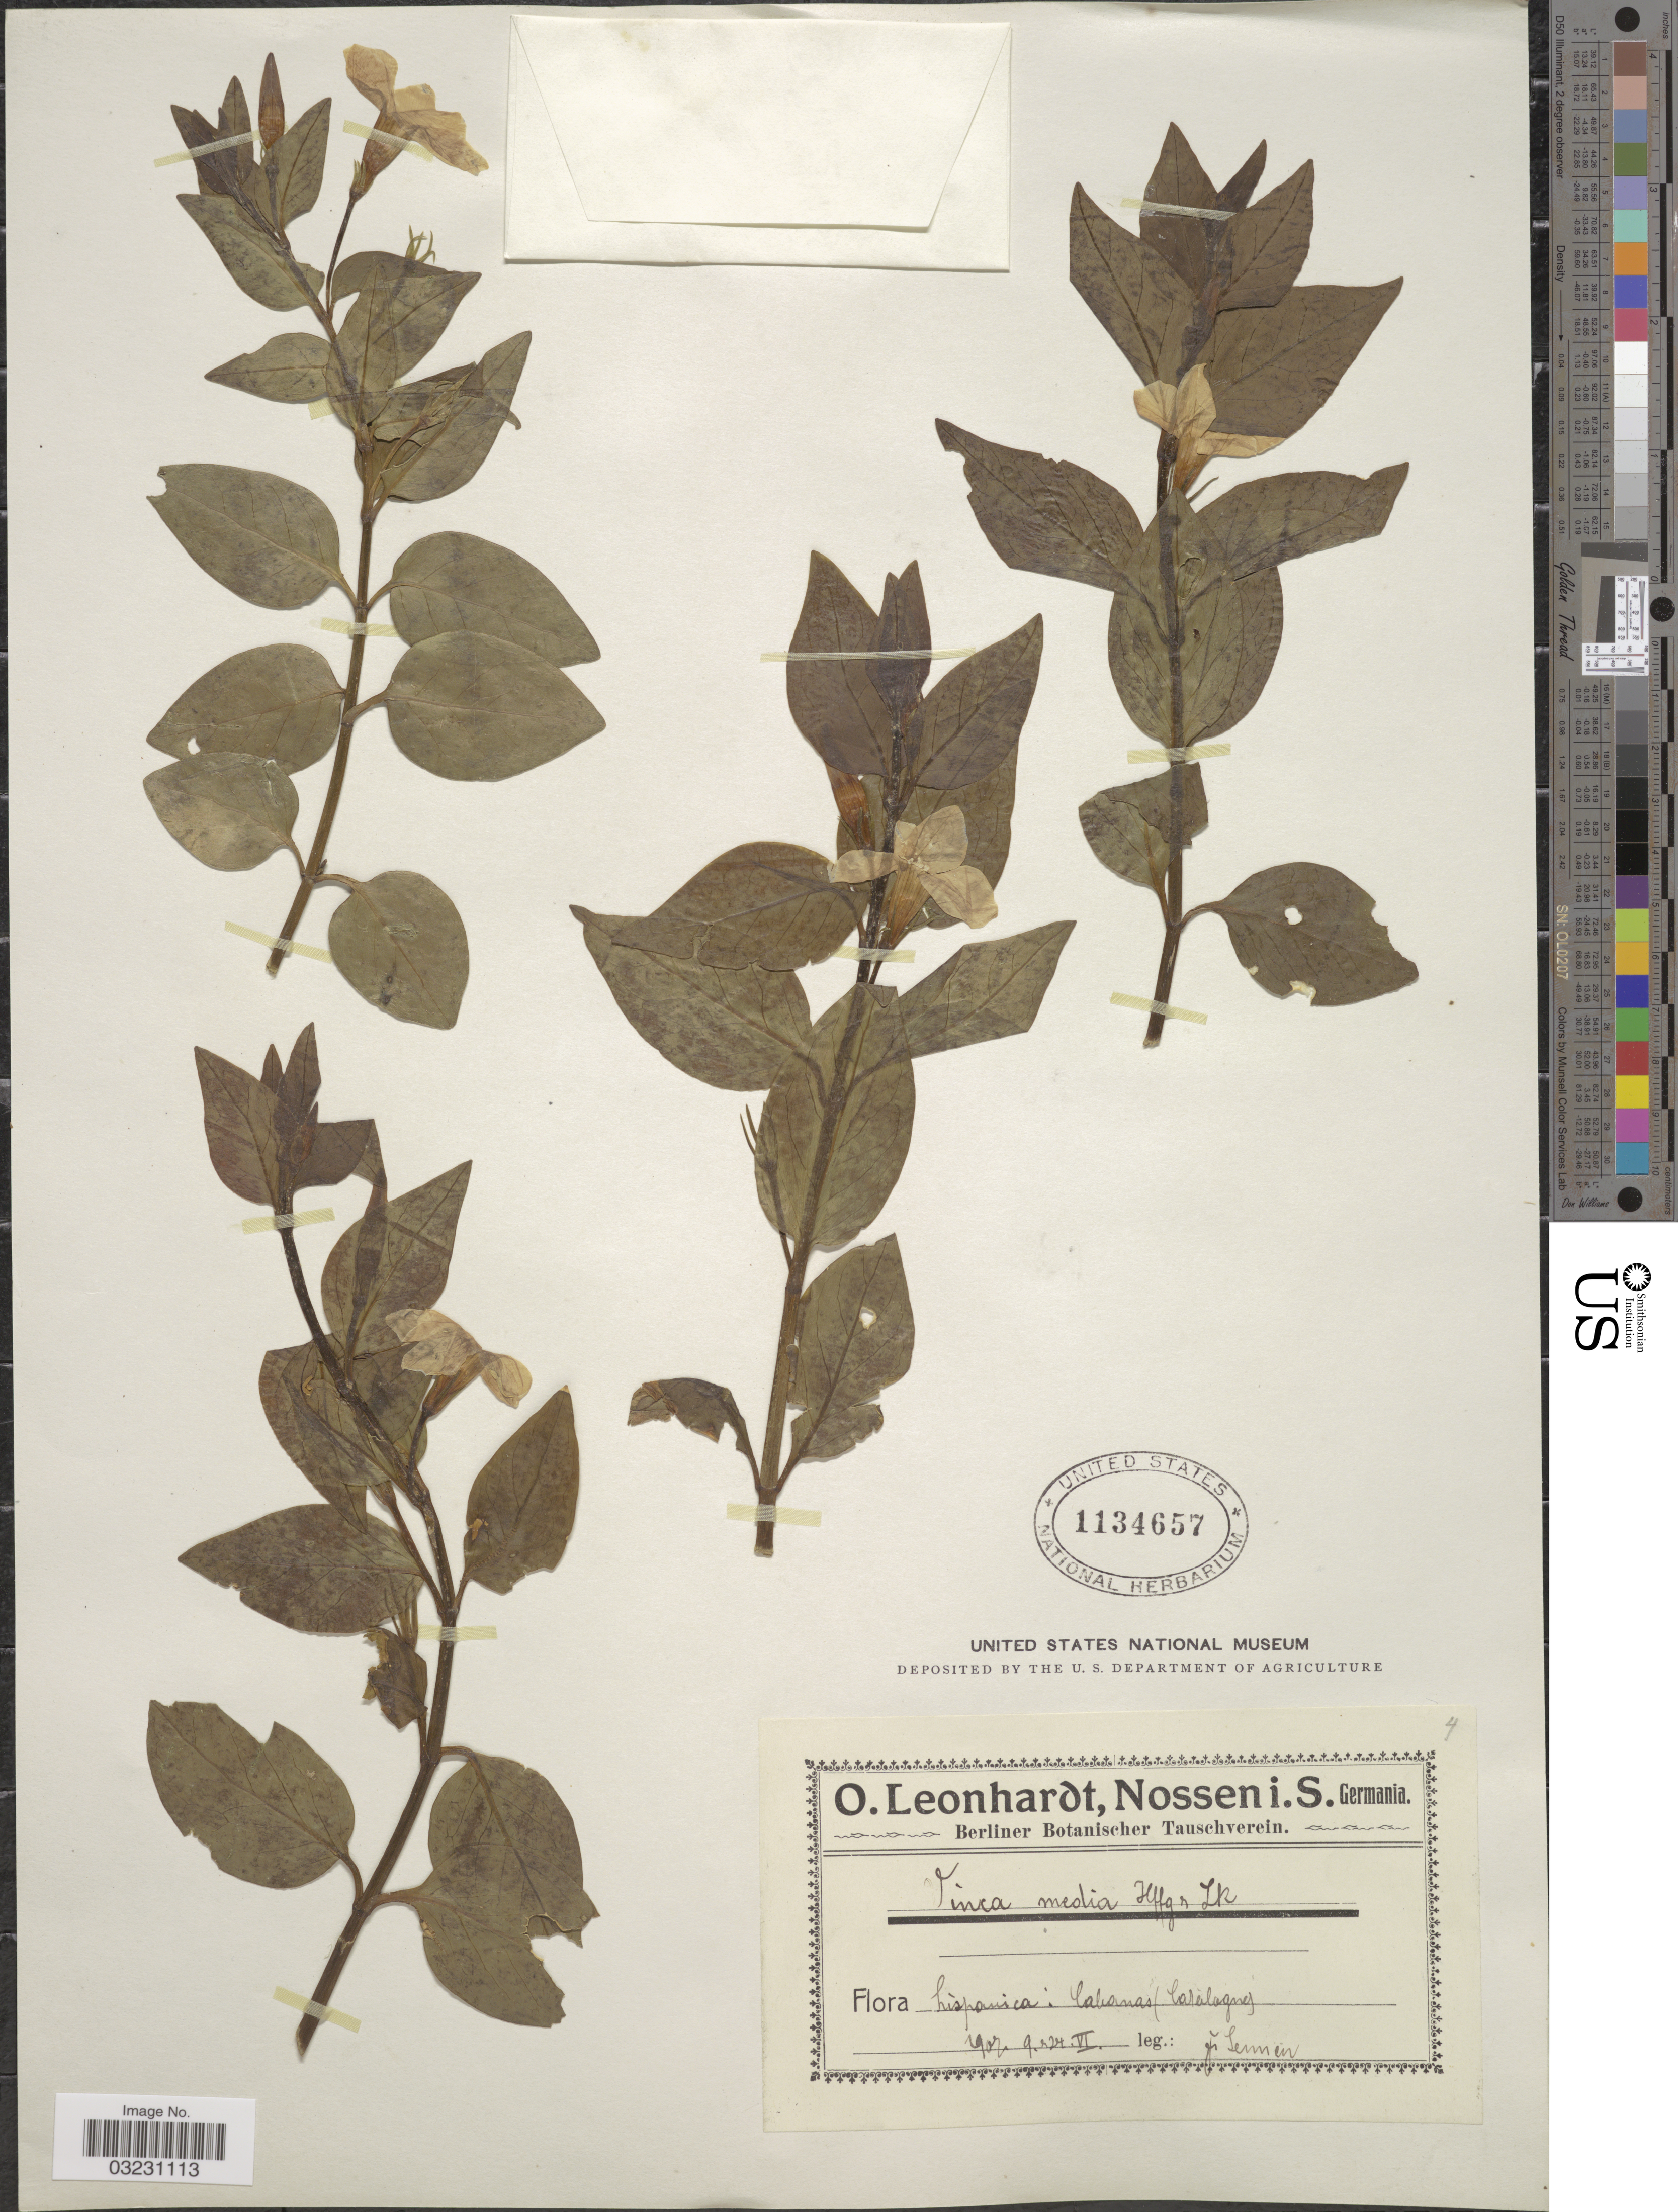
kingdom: Plantae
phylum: Tracheophyta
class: Magnoliopsida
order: Gentianales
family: Apocynaceae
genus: Vinca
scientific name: Vinca media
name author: Hoffmanns. & Link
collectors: E. Sennen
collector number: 4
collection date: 1902-06-09/1902-06-24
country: Spain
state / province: Catalunya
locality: Hispanica: Cabanas (Catalogne).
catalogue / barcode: US 1134657